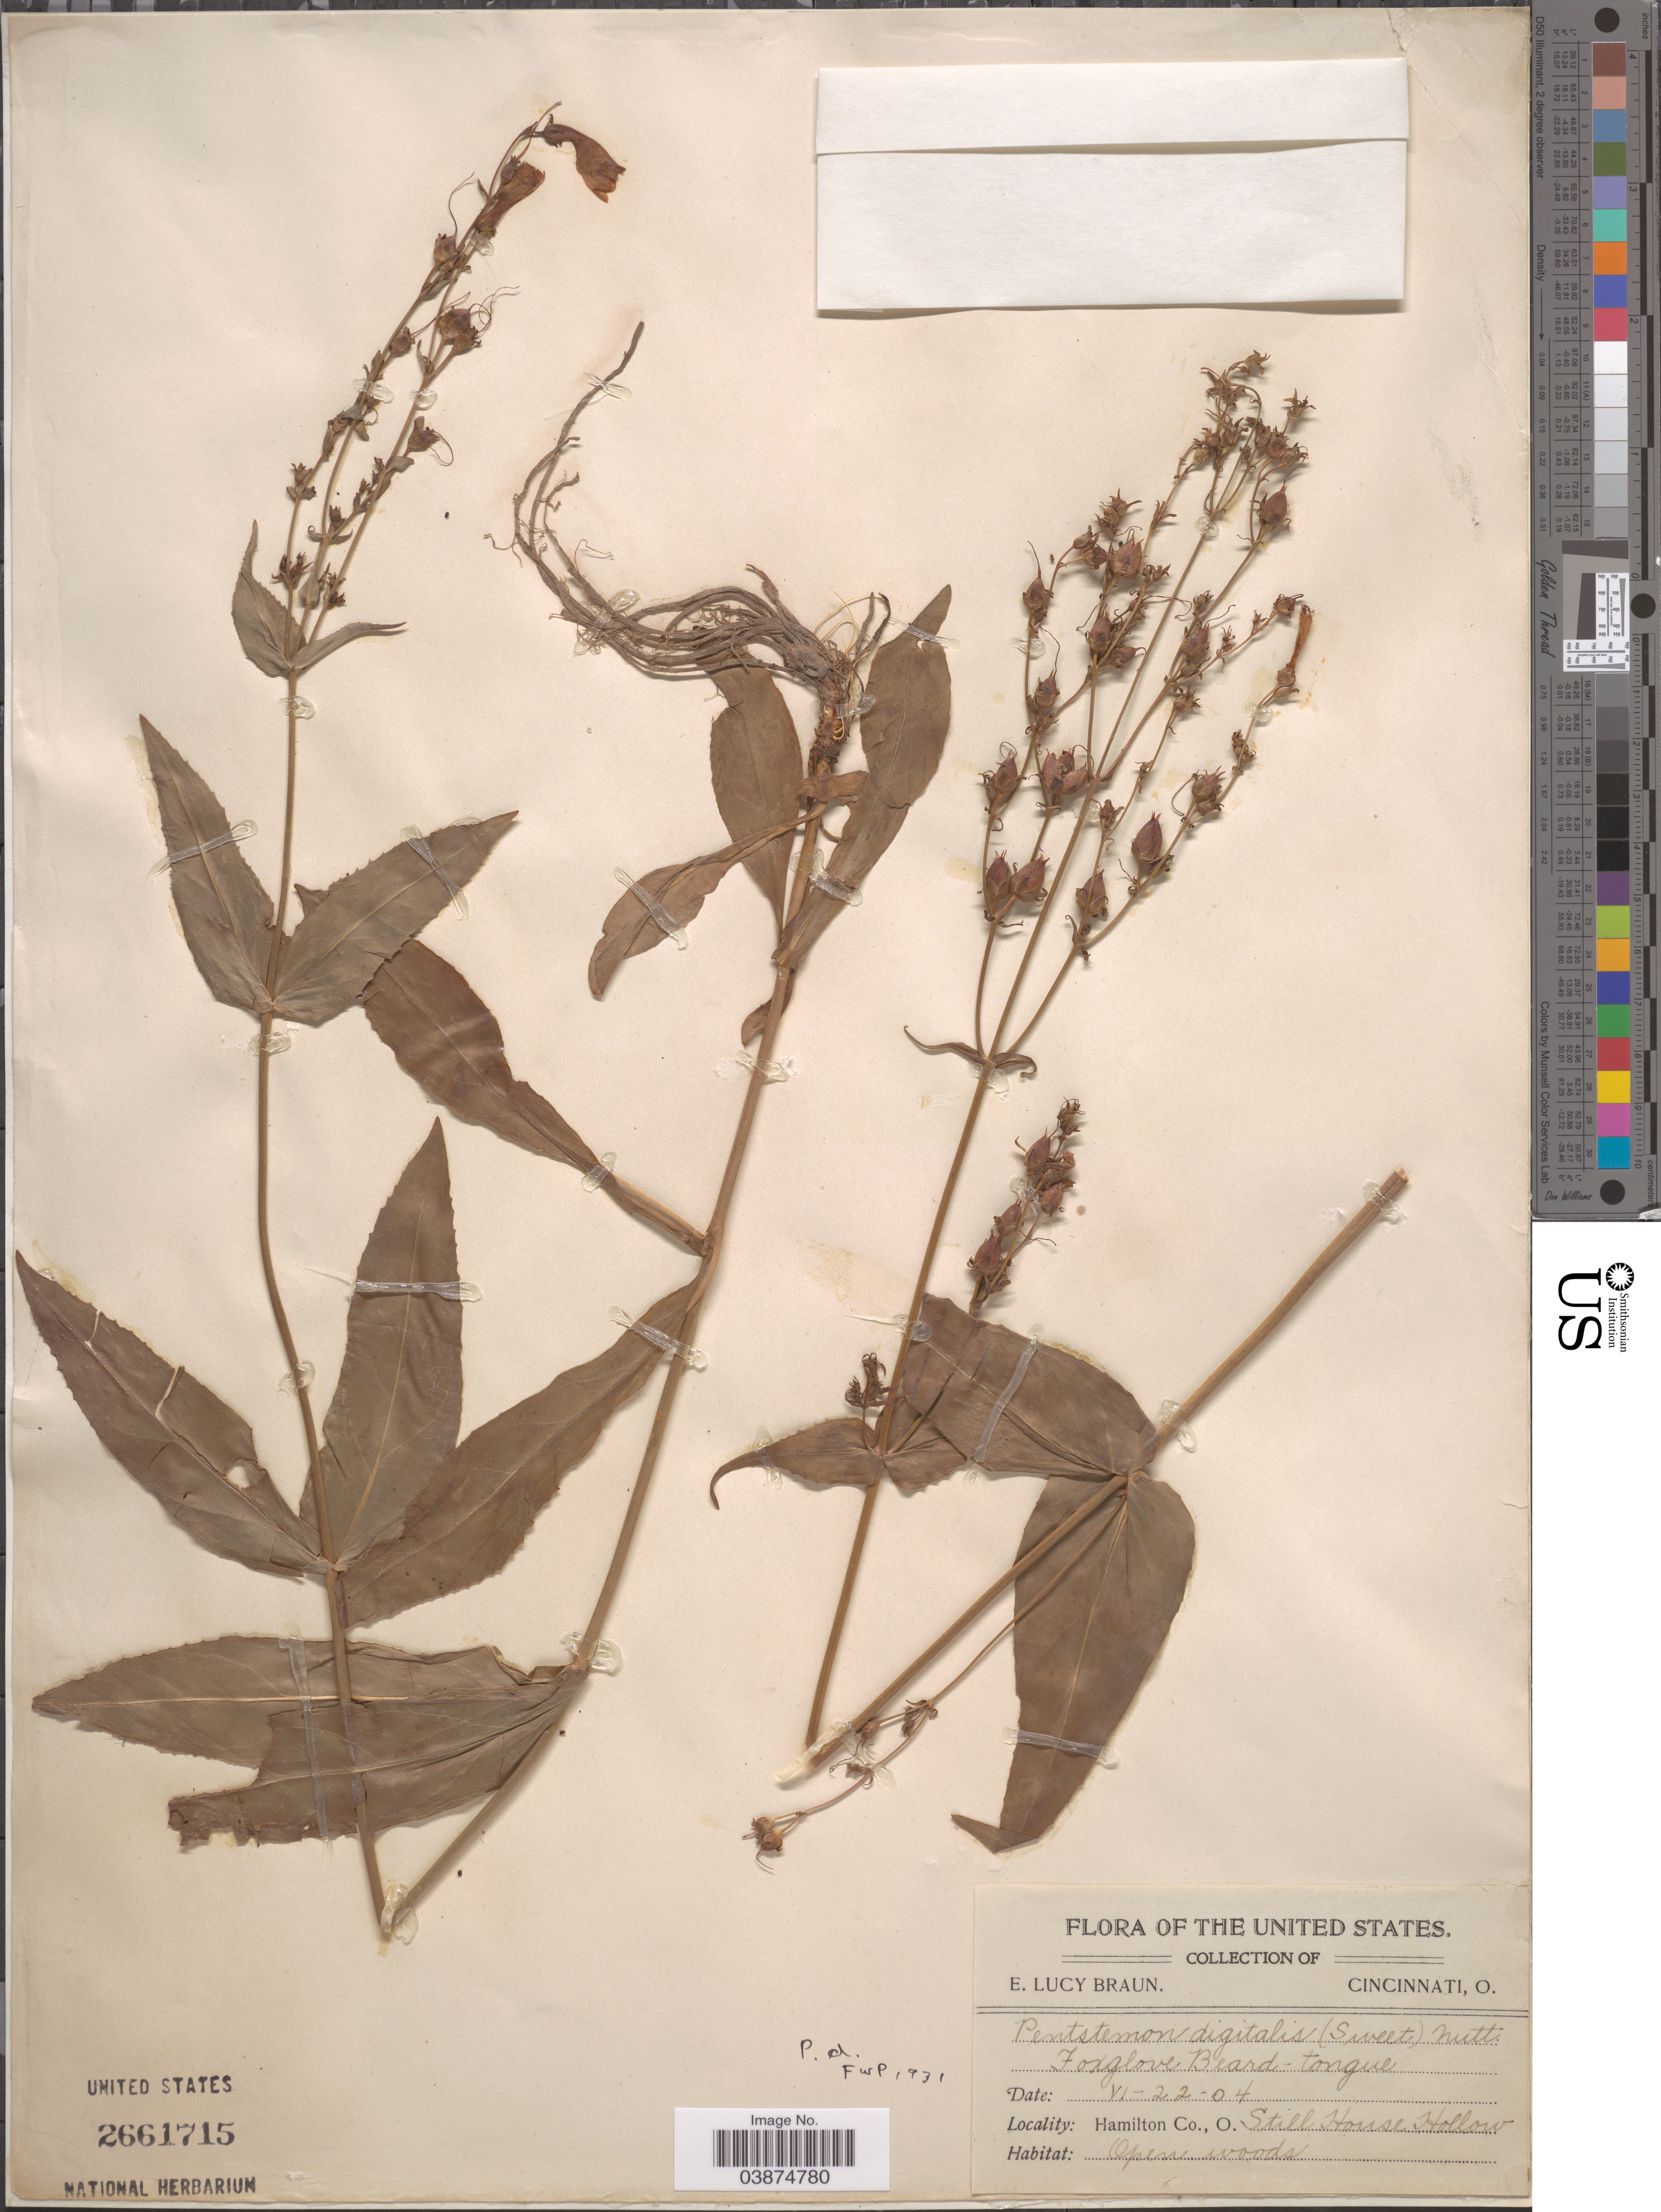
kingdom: Plantae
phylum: Tracheophyta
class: Magnoliopsida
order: Lamiales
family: Plantaginaceae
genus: Penstemon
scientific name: Penstemon digitalis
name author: Nutt. ex Sims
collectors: E. L. Braun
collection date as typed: Transcribed d/m/y: 22/6/4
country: United States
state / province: Ohio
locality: Hamilton Co. Still House Hollow.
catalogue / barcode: US 2661715